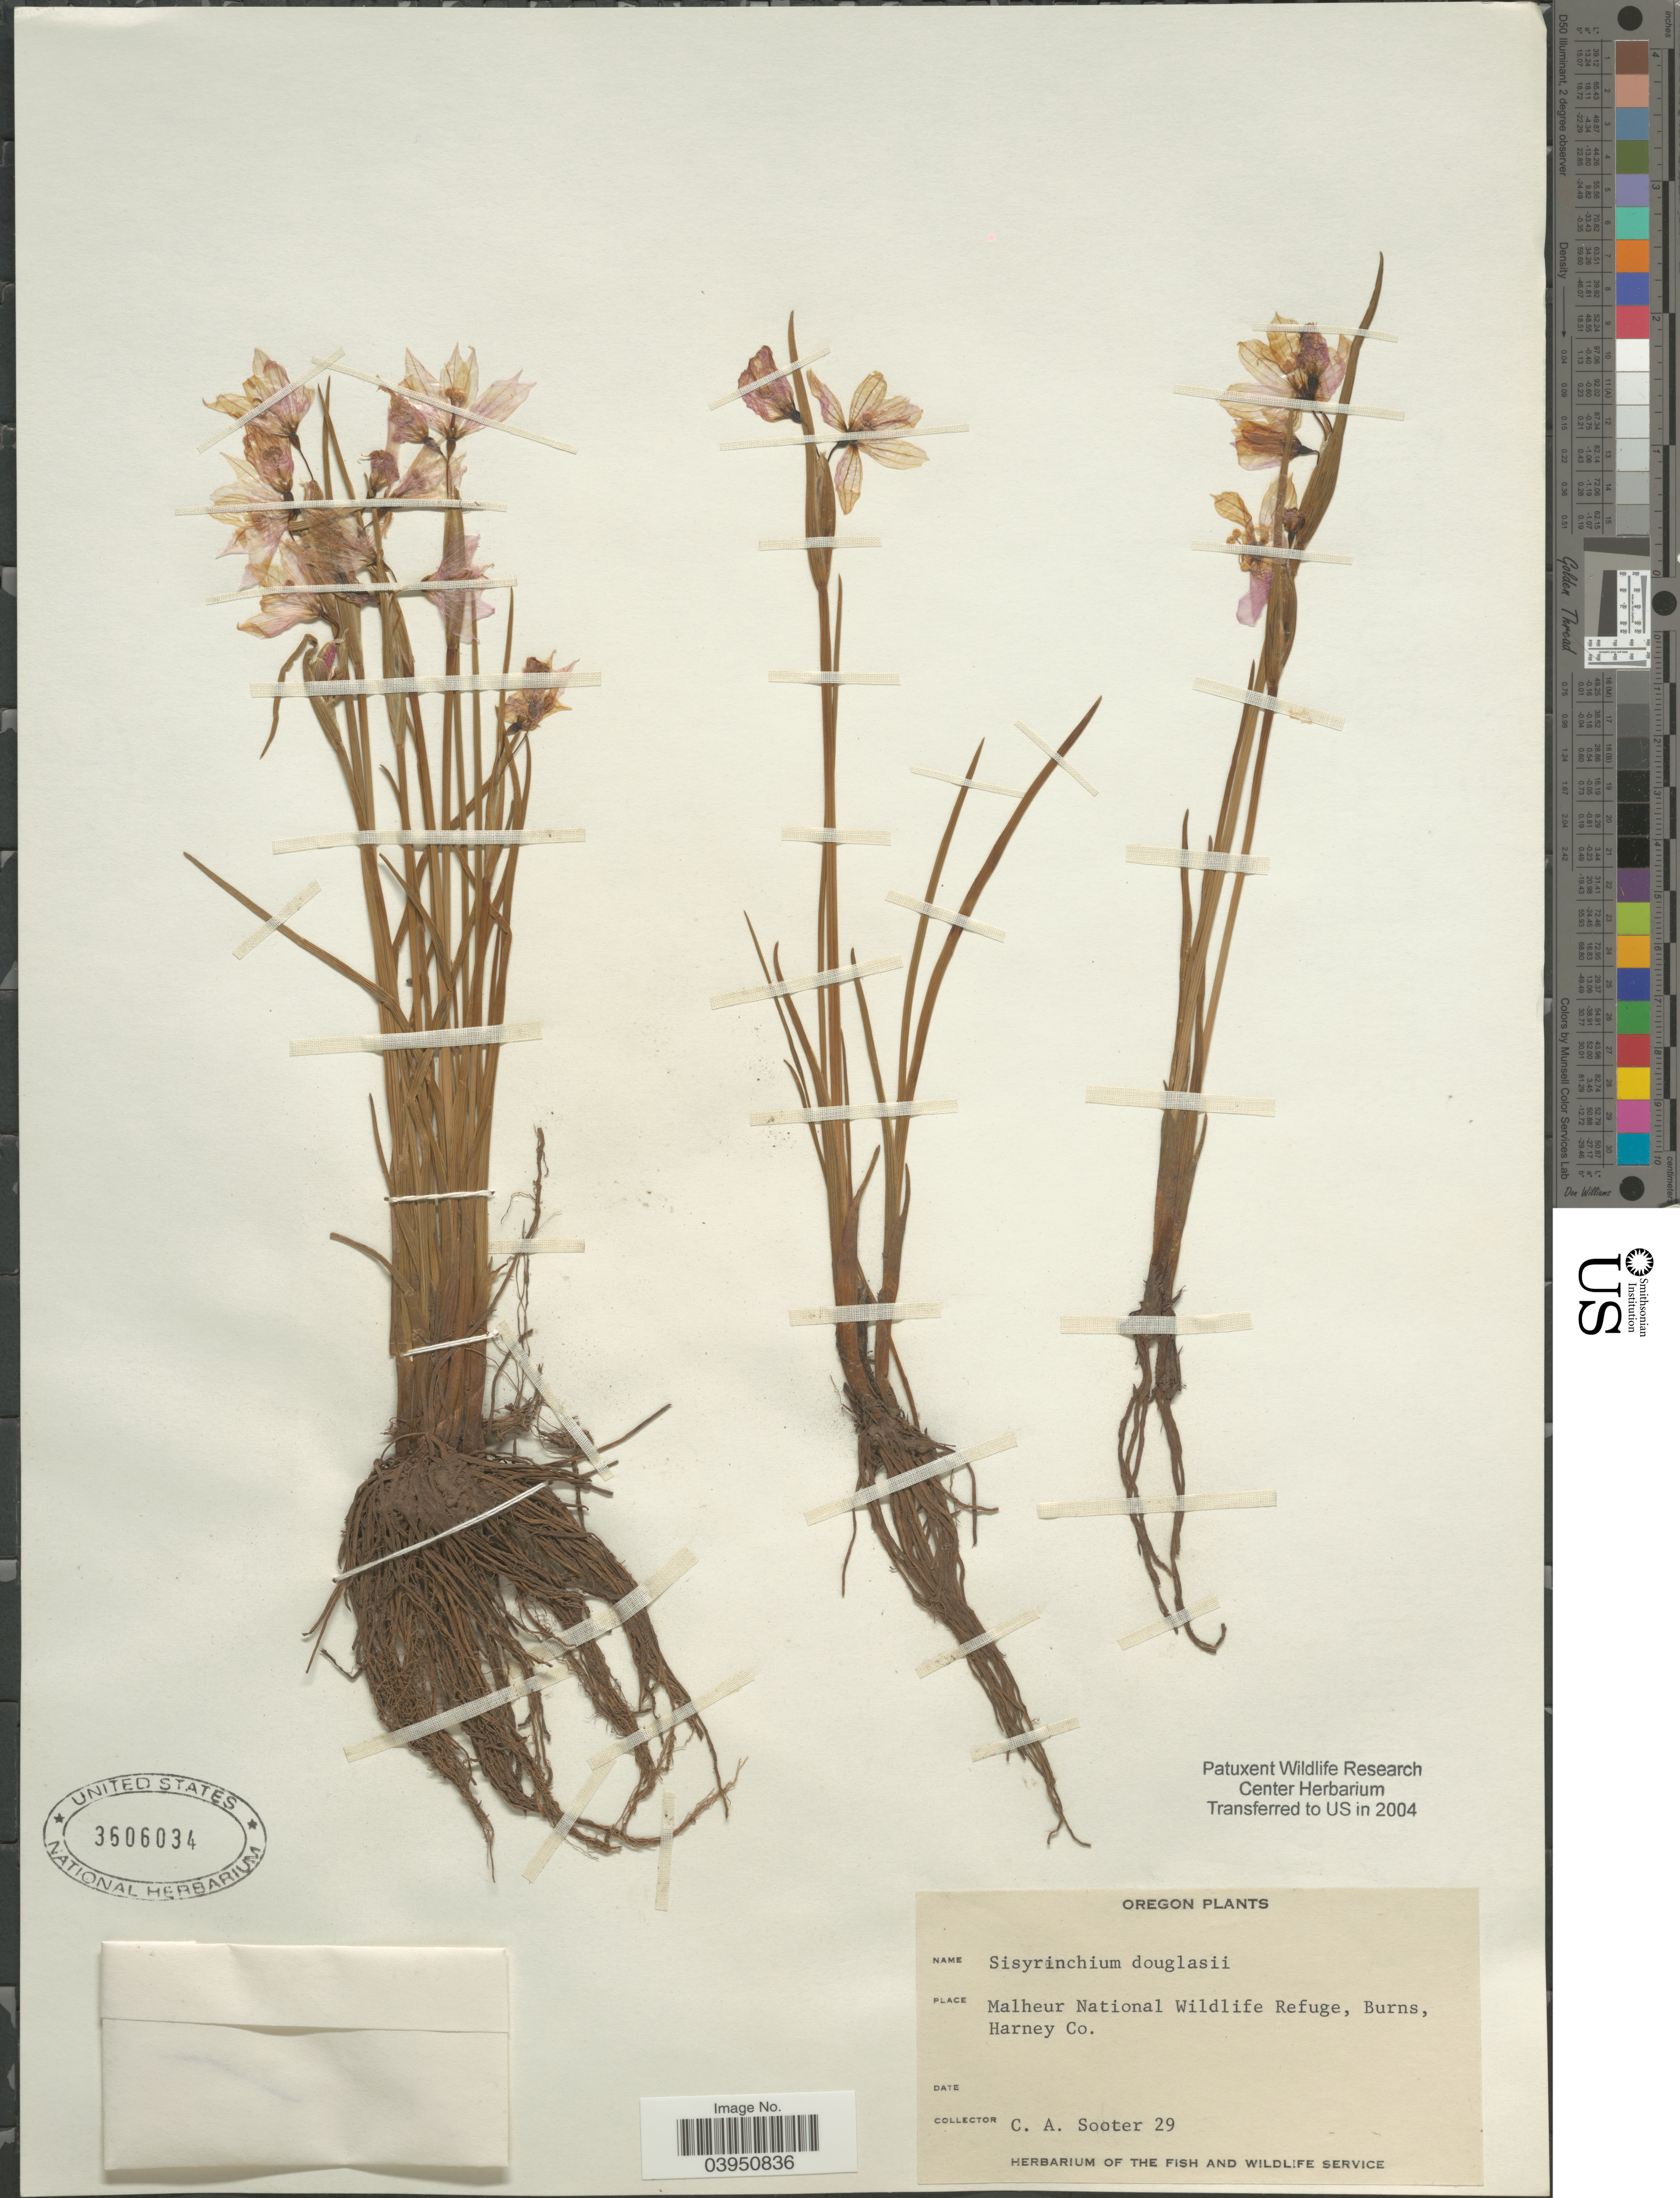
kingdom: Plantae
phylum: Tracheophyta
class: Liliopsida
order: Asparagales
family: Iridaceae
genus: Sisyrinchium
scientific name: Sisyrinchium douglasii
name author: A. Dietr.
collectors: C. Sooter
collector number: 29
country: United States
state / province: Oregon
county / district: Harney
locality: Malheur National Wildlife Refuge, Burns, Harney Co.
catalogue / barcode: US 3606034